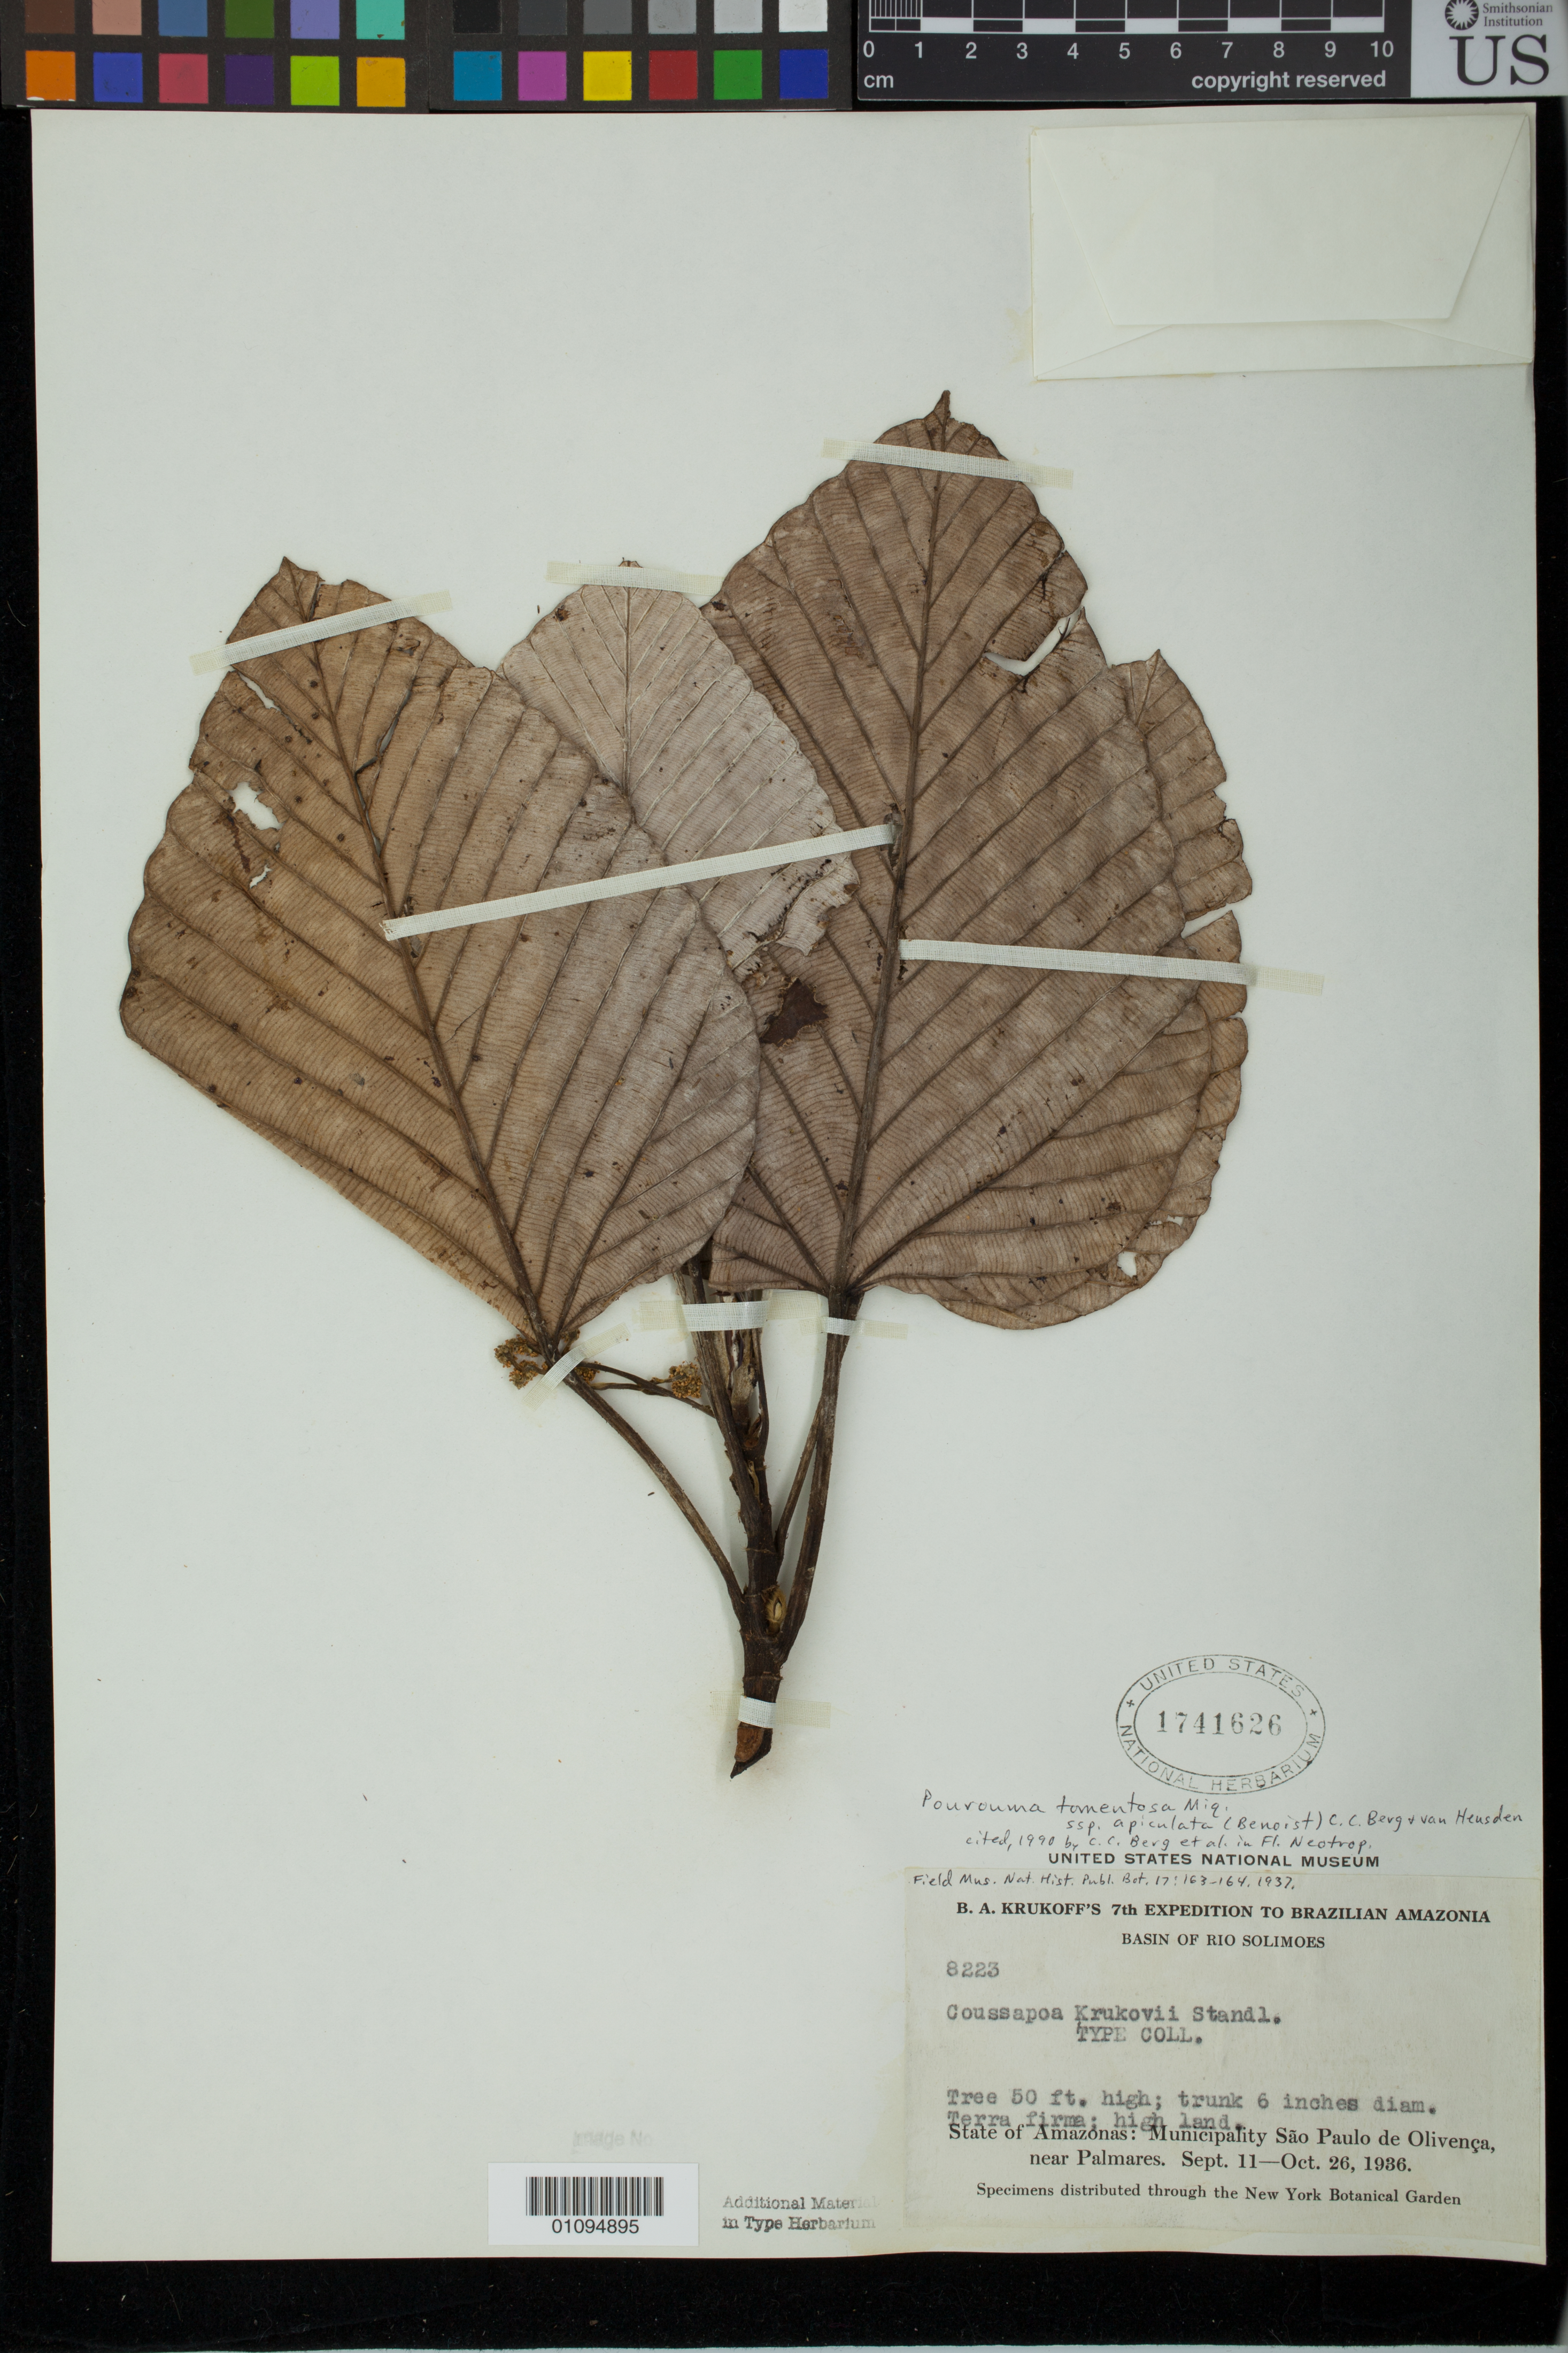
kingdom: Plantae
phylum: Tracheophyta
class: Magnoliopsida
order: Rosales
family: Urticaceae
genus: Coussapoa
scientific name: Coussapoa krukovii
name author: Standl.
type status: Isotype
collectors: B. A. Krukoff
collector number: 8223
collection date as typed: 11 Sep 1936 to 26 Oct 1936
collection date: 1936-09-11/1936-10-26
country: Brazil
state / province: Amazonas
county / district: São Paulo de Olivença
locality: Near Palmares.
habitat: Terra firma; high lands.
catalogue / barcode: US 1741626